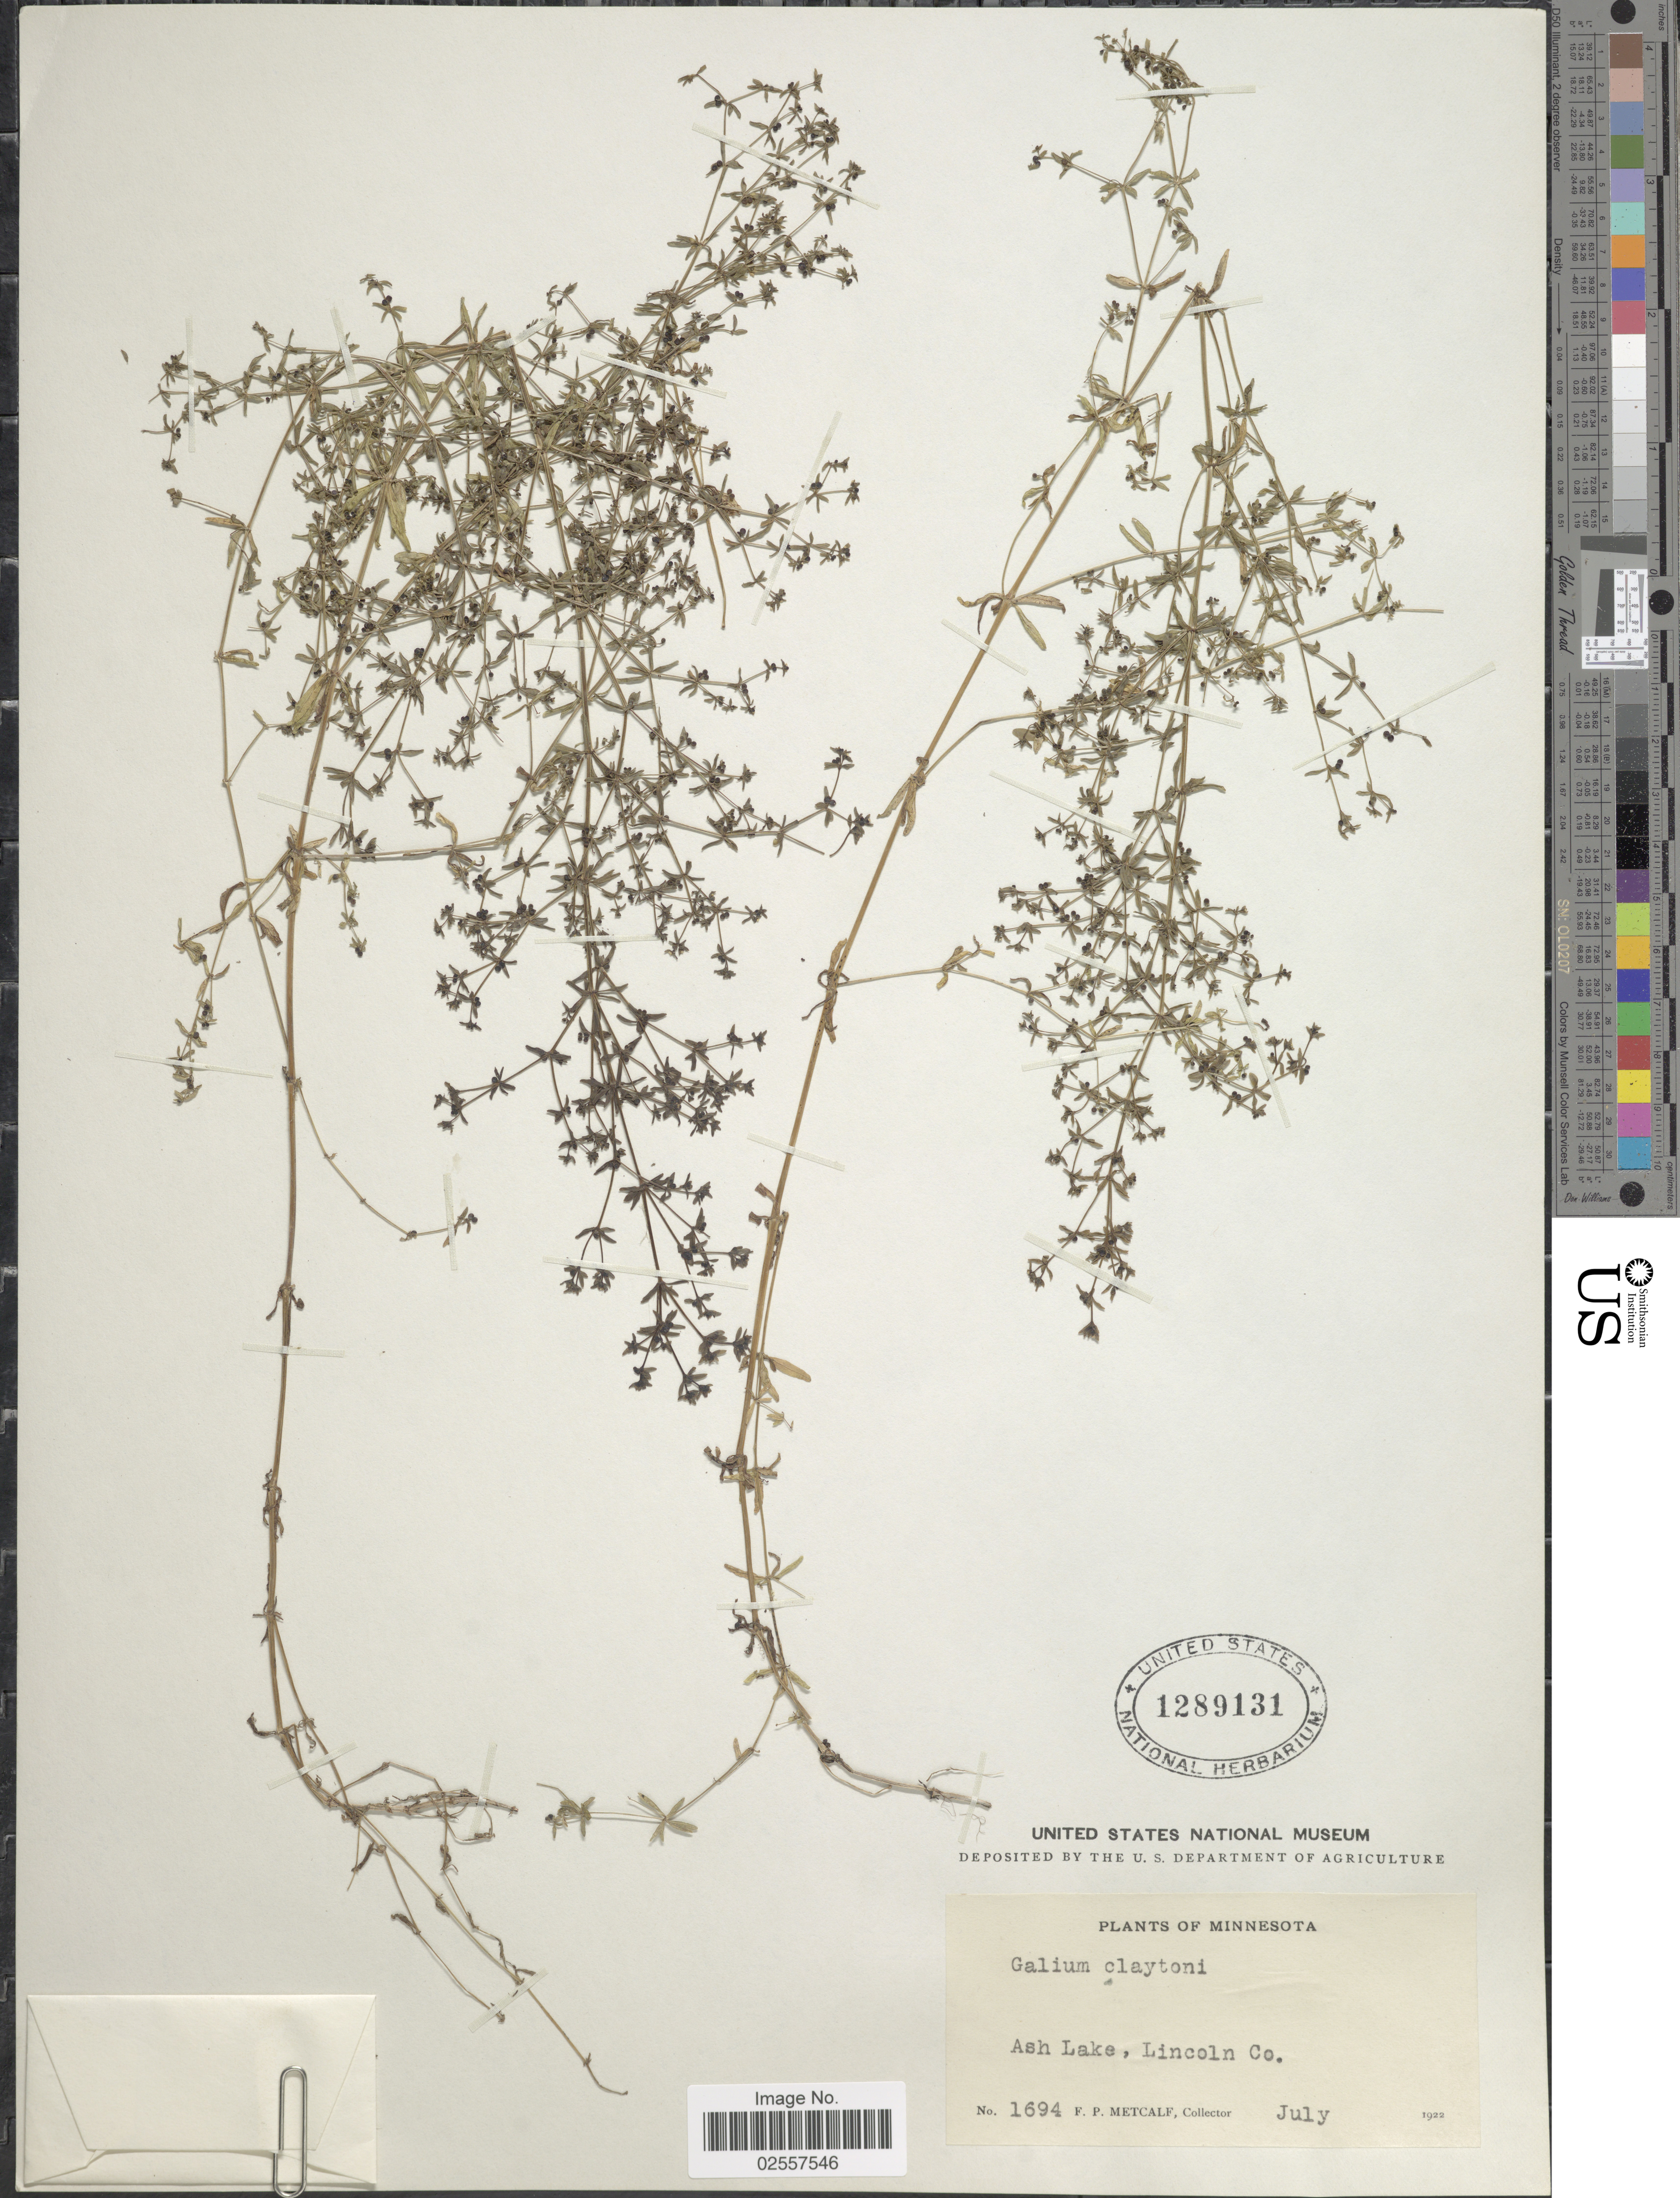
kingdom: Plantae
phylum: Tracheophyta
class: Magnoliopsida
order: Gentianales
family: Rubiaceae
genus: Galium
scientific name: Galium claytoni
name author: Michx.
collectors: F. Metcalf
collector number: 1694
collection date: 1922-07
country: United States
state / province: Minnesota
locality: Ash Lake, Lincoln Co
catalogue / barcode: US 1289131